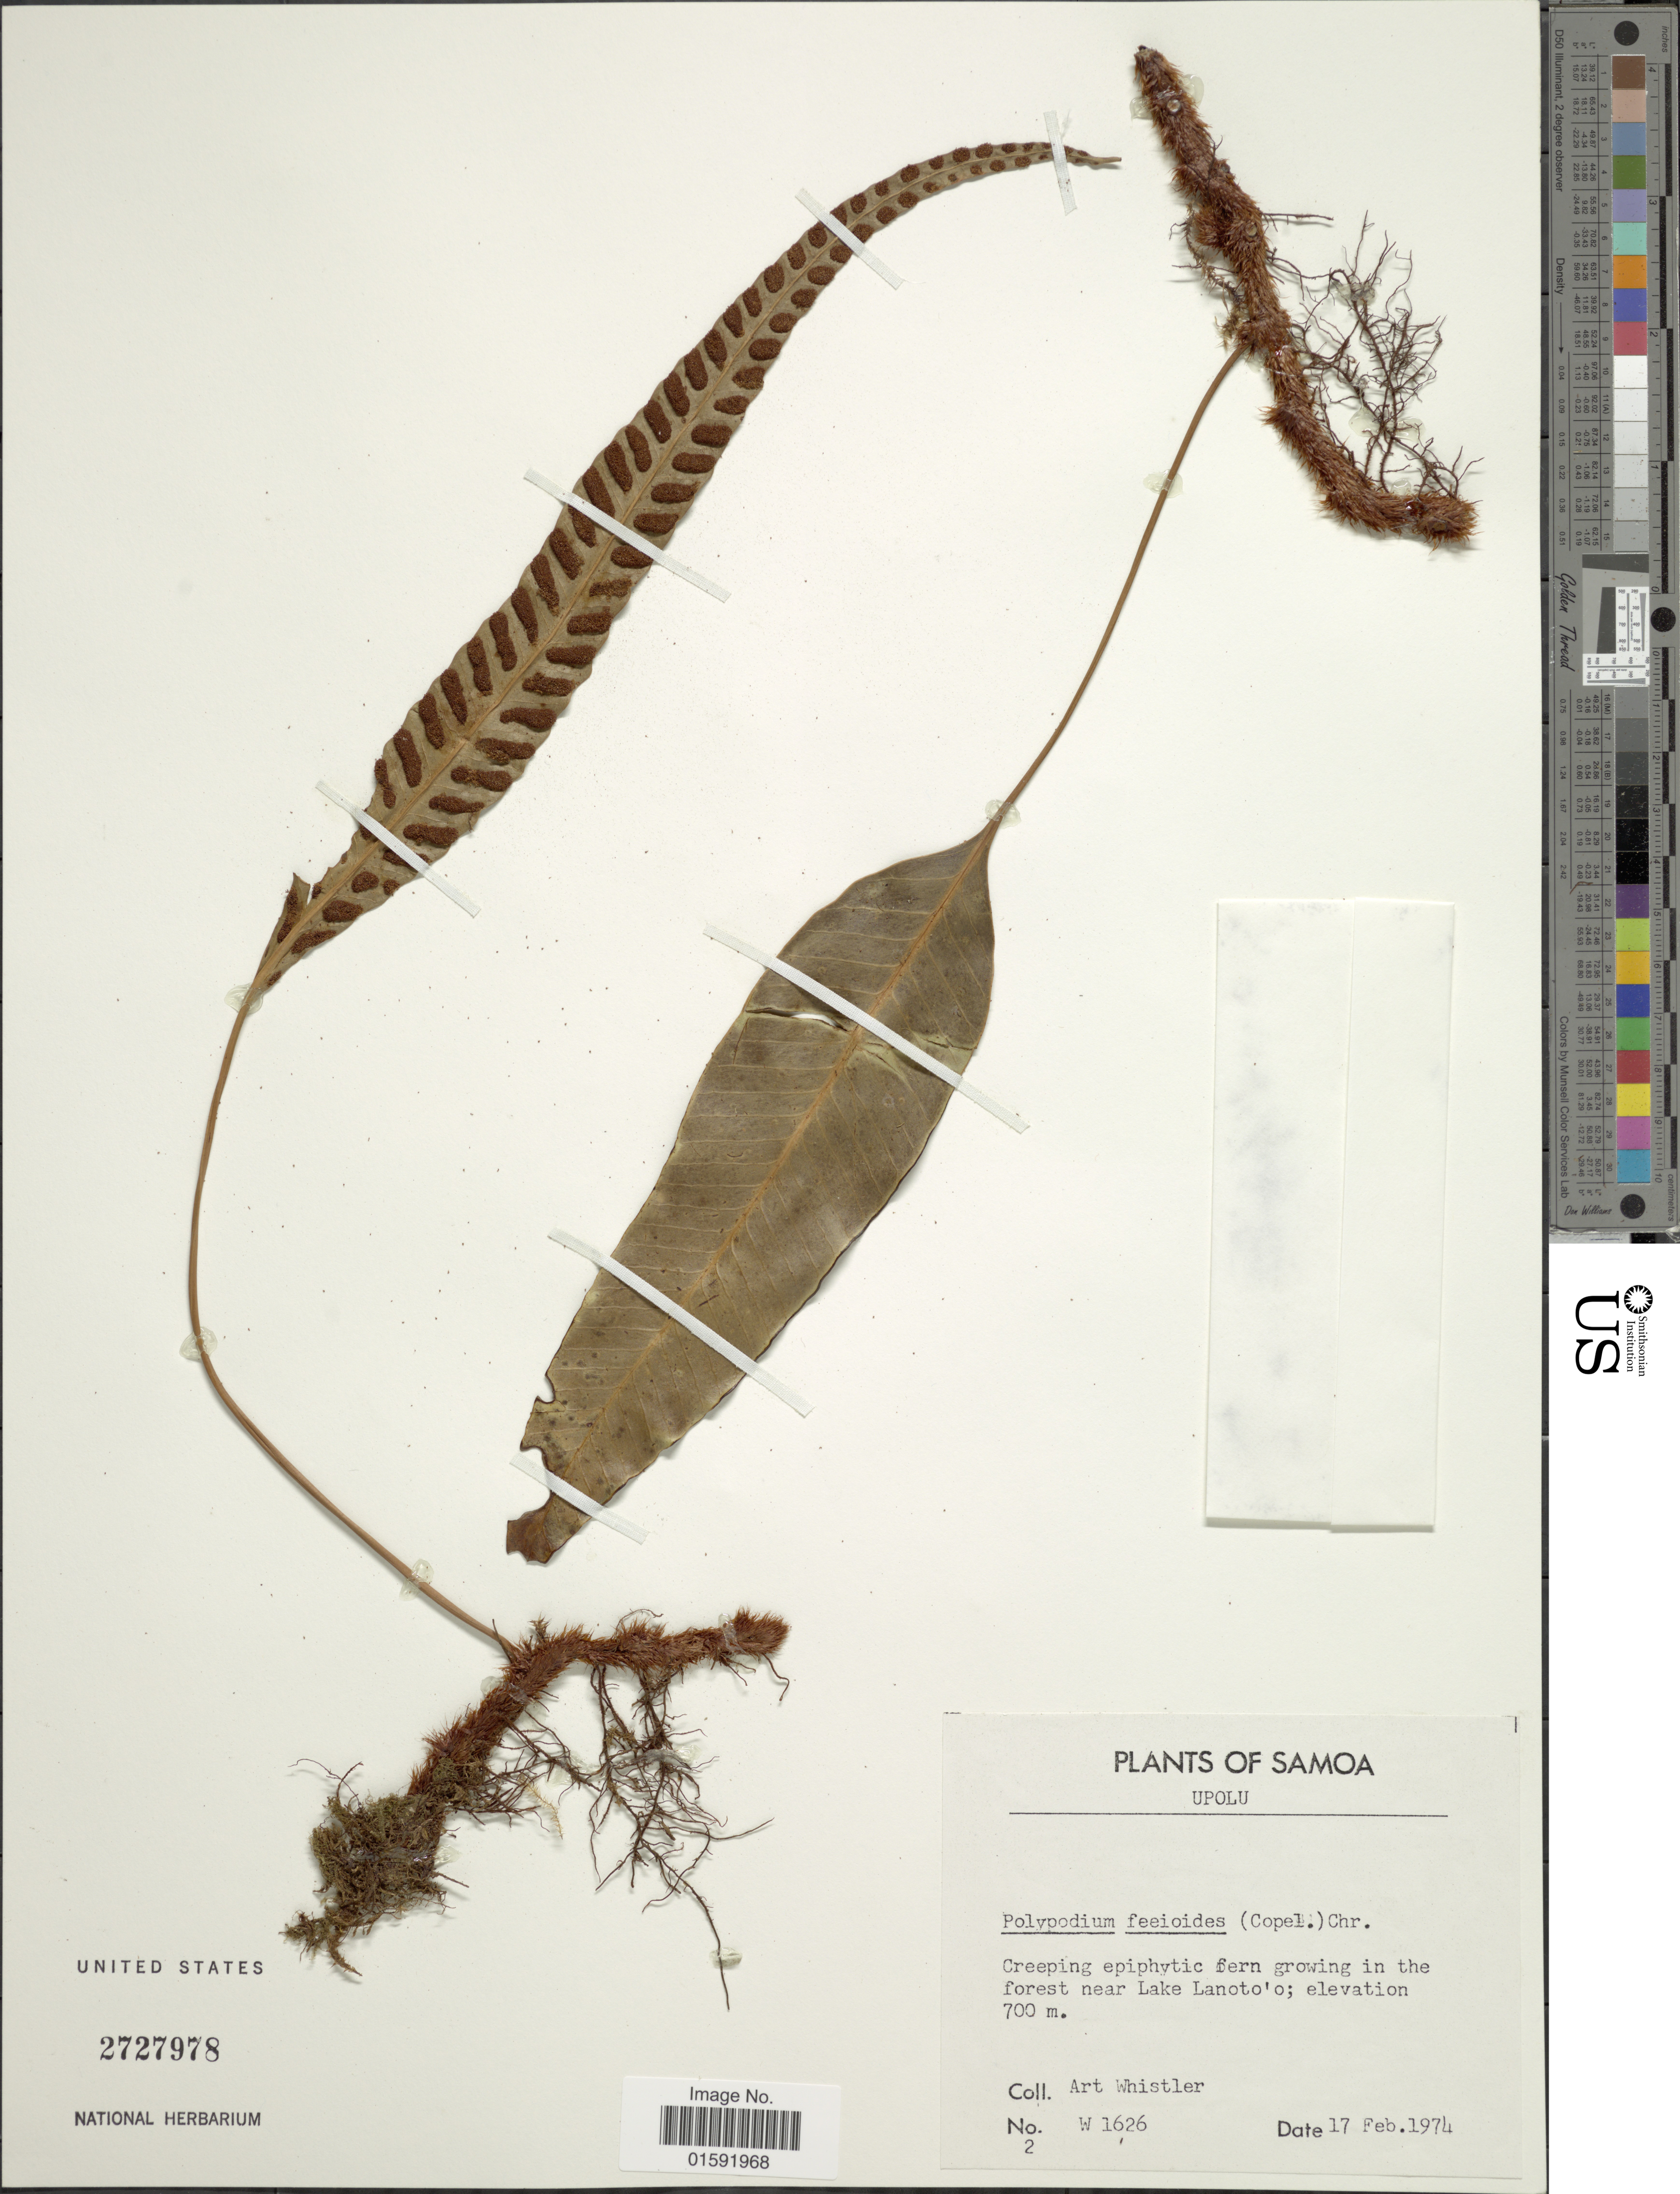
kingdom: Plantae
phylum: Tracheophyta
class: Polypodiopsida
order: Polypodiales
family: Polypodiaceae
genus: Selliguea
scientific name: Selliguea feeoides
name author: Copel.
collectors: A. Whistler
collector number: W 1626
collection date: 1974-02-17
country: Samoa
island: Upolu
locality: Upolu, near Lake Lanoto's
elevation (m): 700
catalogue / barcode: US 2727978